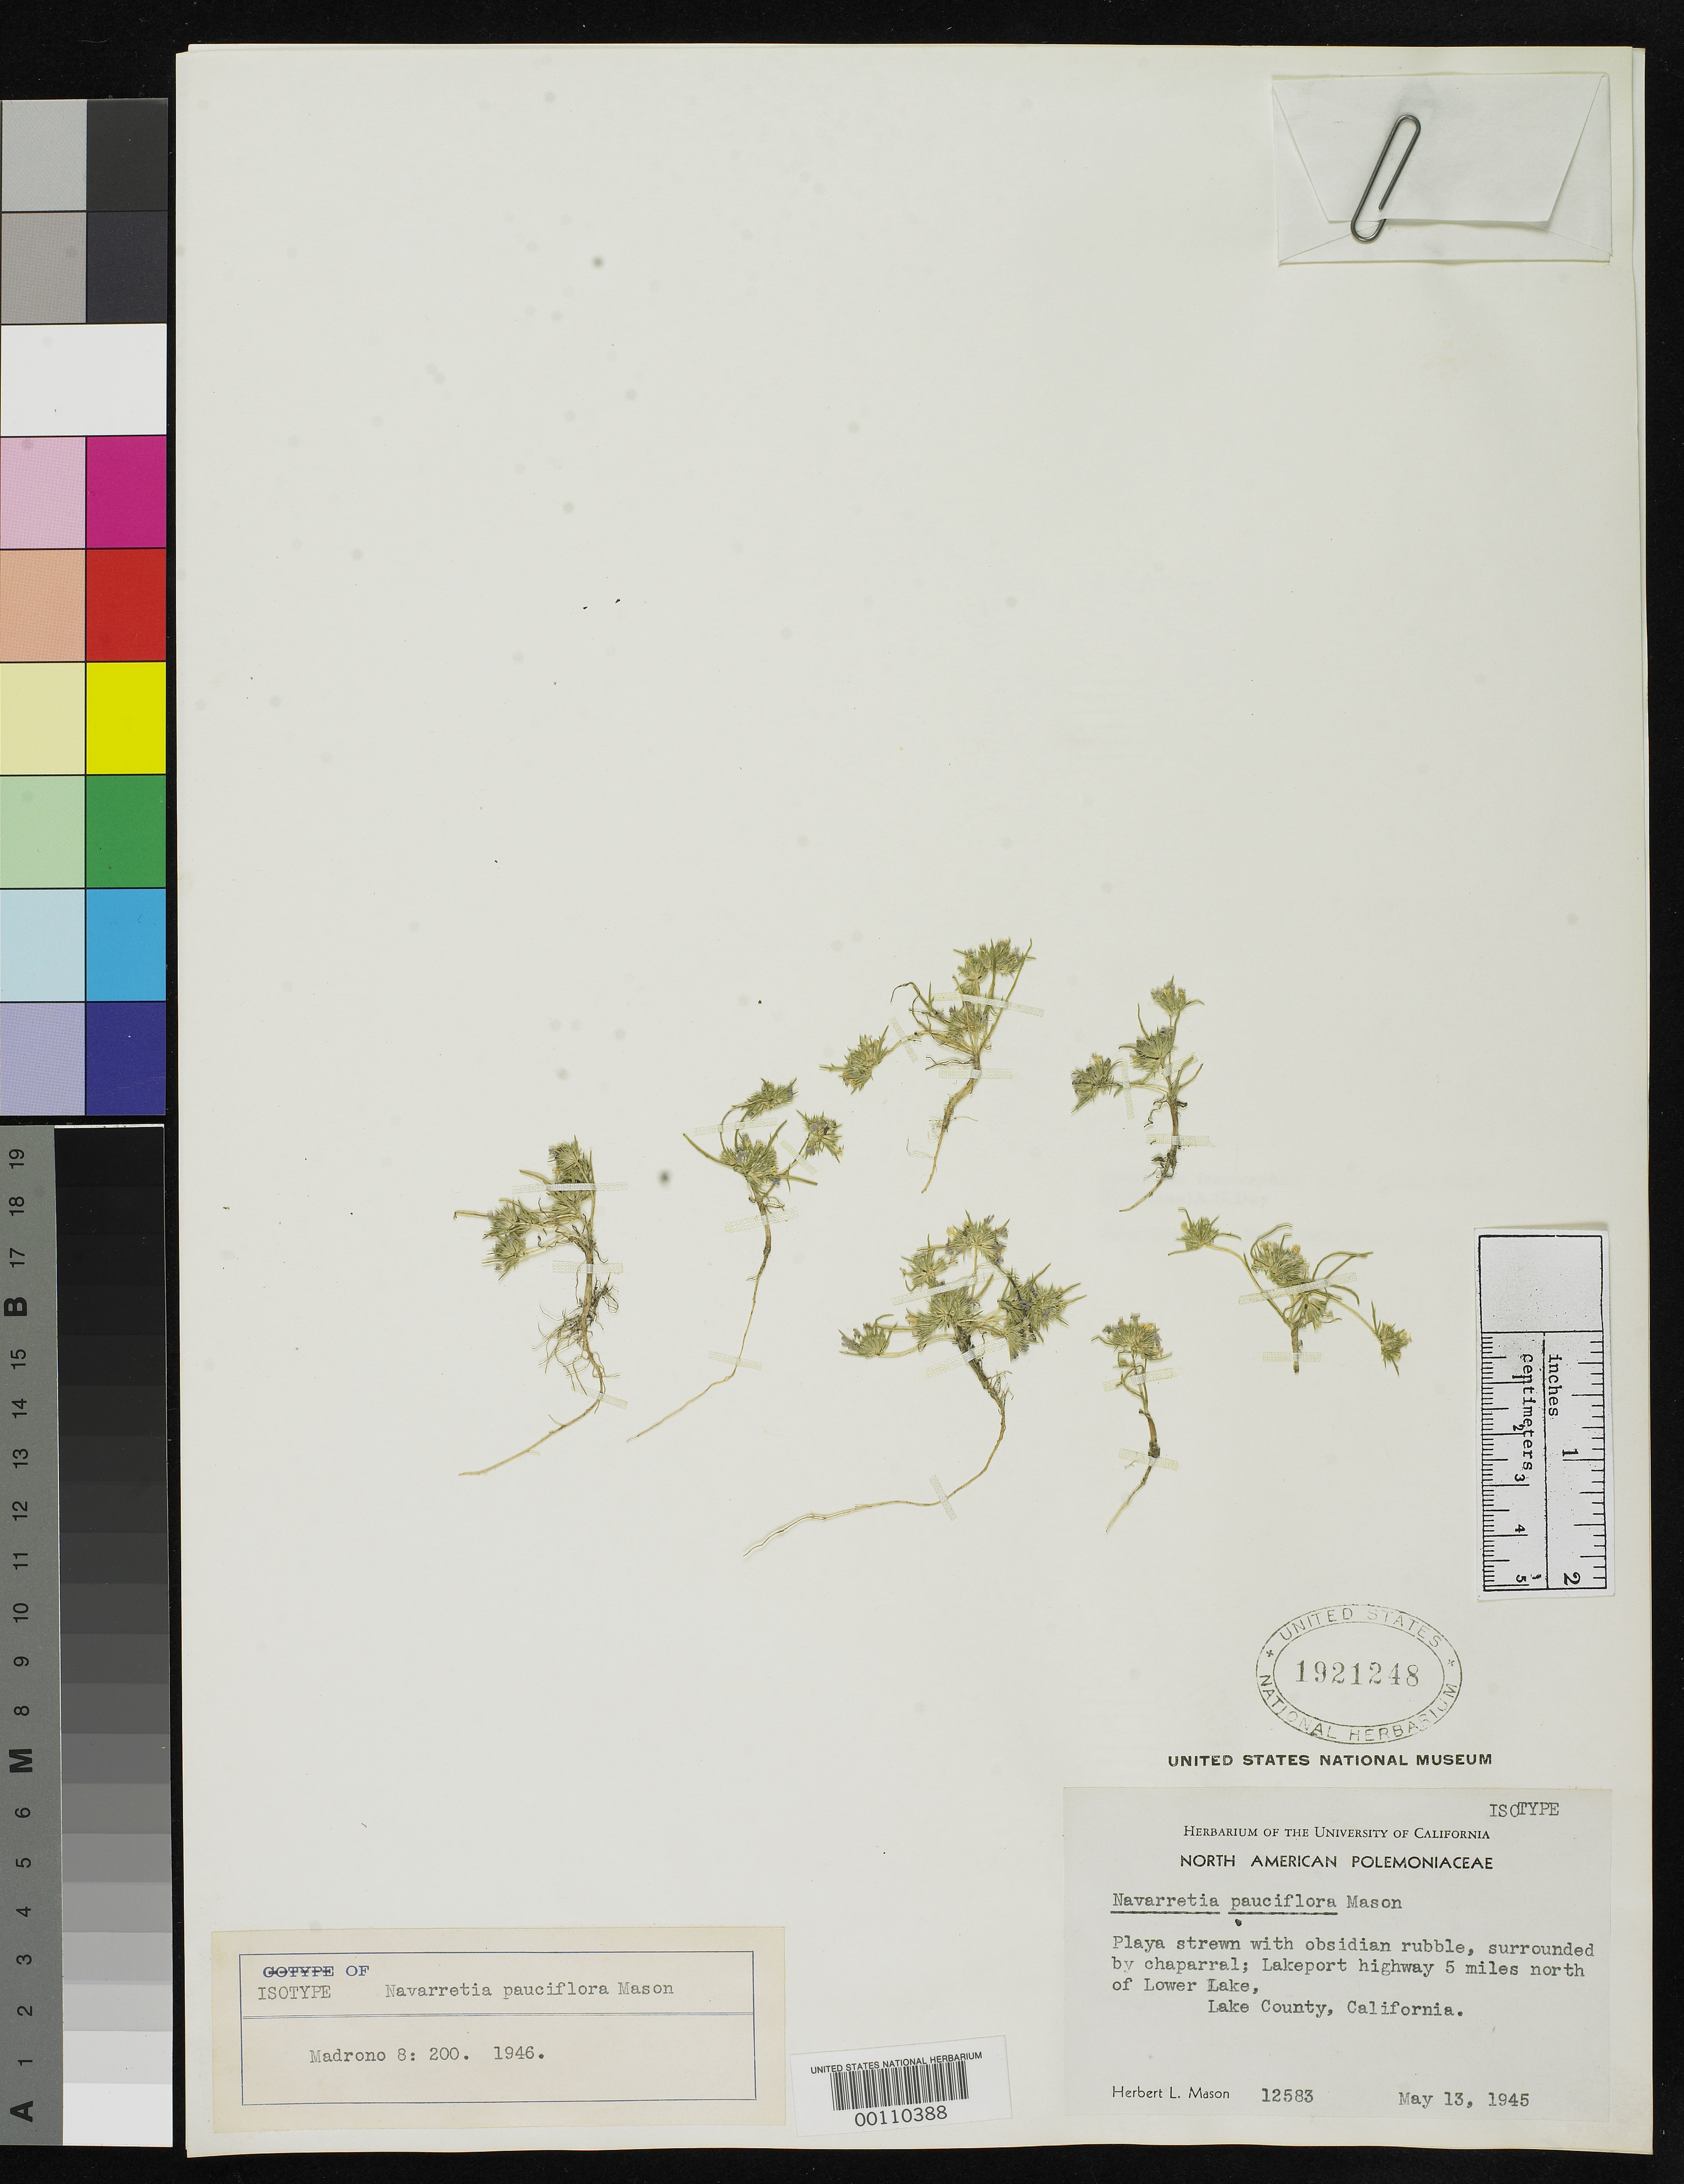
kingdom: Plantae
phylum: Tracheophyta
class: Magnoliopsida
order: Ericales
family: Polemoniaceae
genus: Navarretia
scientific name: Navarretia pauciflora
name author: H. Mason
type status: Isotype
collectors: H. L. Mason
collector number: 12583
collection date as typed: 13 May 1945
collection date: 1945-05-13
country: United States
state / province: California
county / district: Lake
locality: Lakeport highway 5 mi N of lower lake.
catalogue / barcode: US 1921248